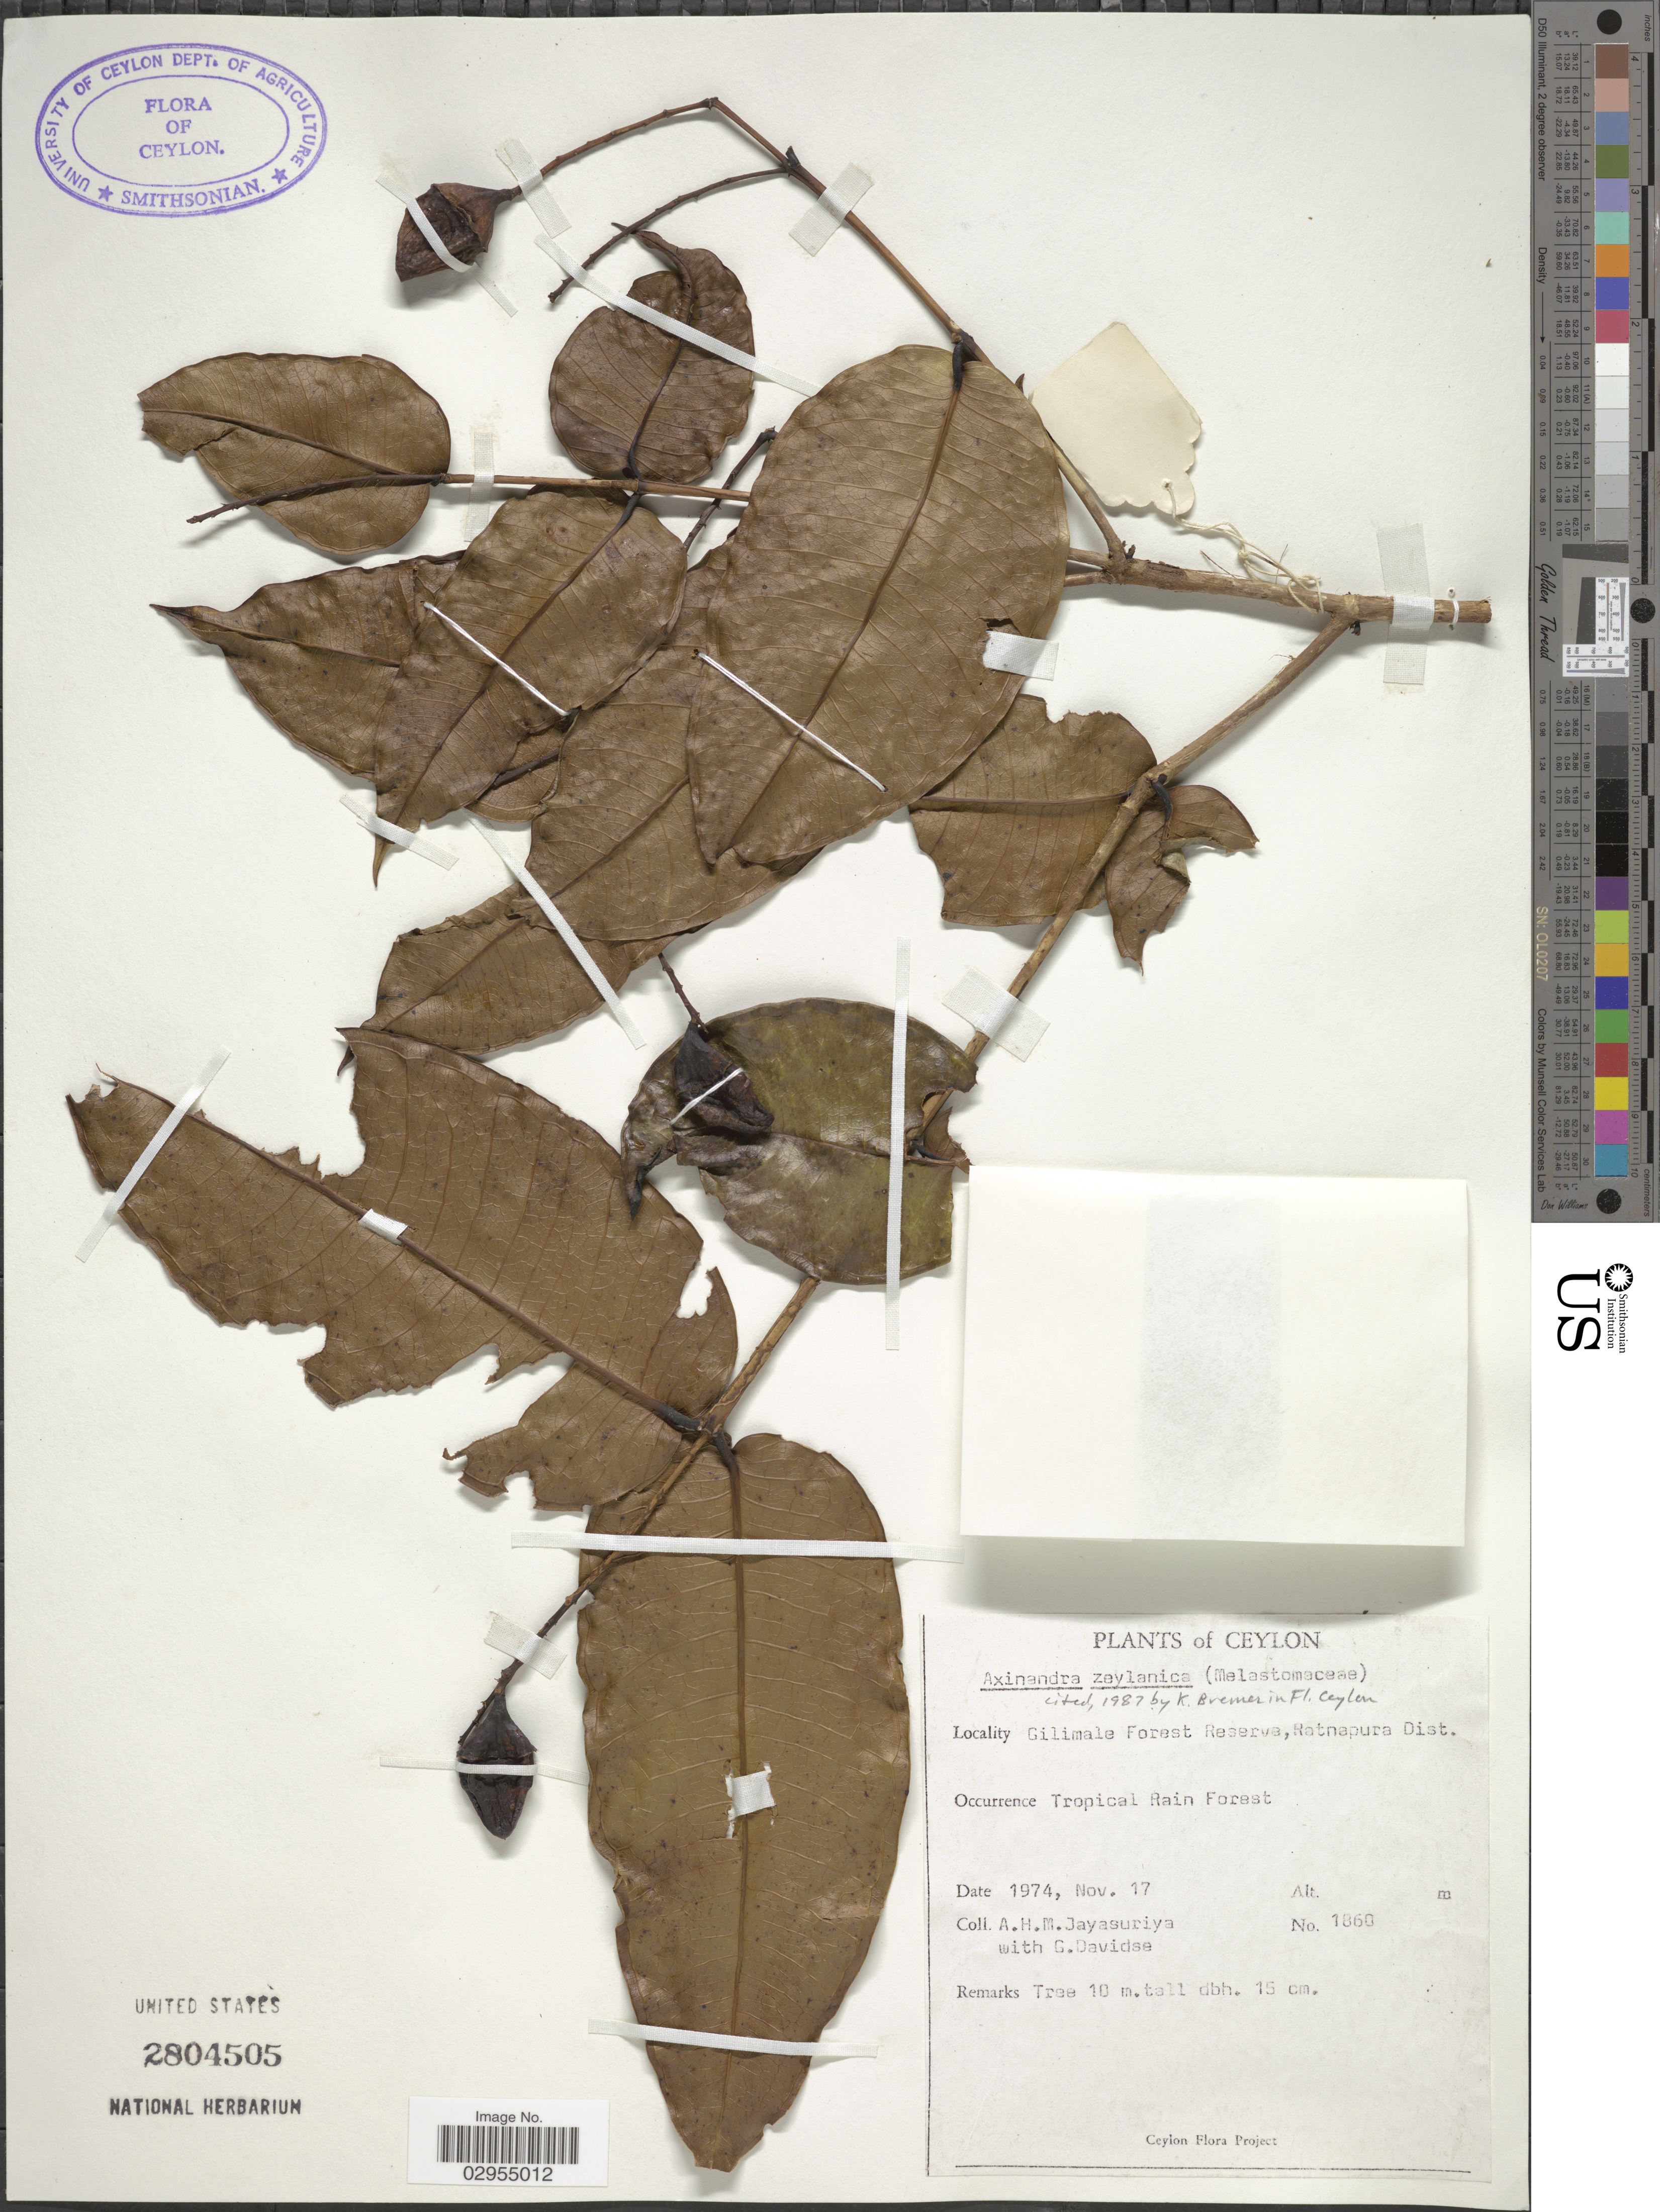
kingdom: Plantae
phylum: Tracheophyta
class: Magnoliopsida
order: Myrtales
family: Crypteroniaceae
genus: Axinandra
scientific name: Axinandra zeylanica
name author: Thwaites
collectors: A. H. Jayasuriya & G. Davidse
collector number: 1860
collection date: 1974-11-17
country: Sri Lanka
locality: Ceylon. Gilimale Forest Reserve, Ratnapura Dist.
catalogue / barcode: US 2804505